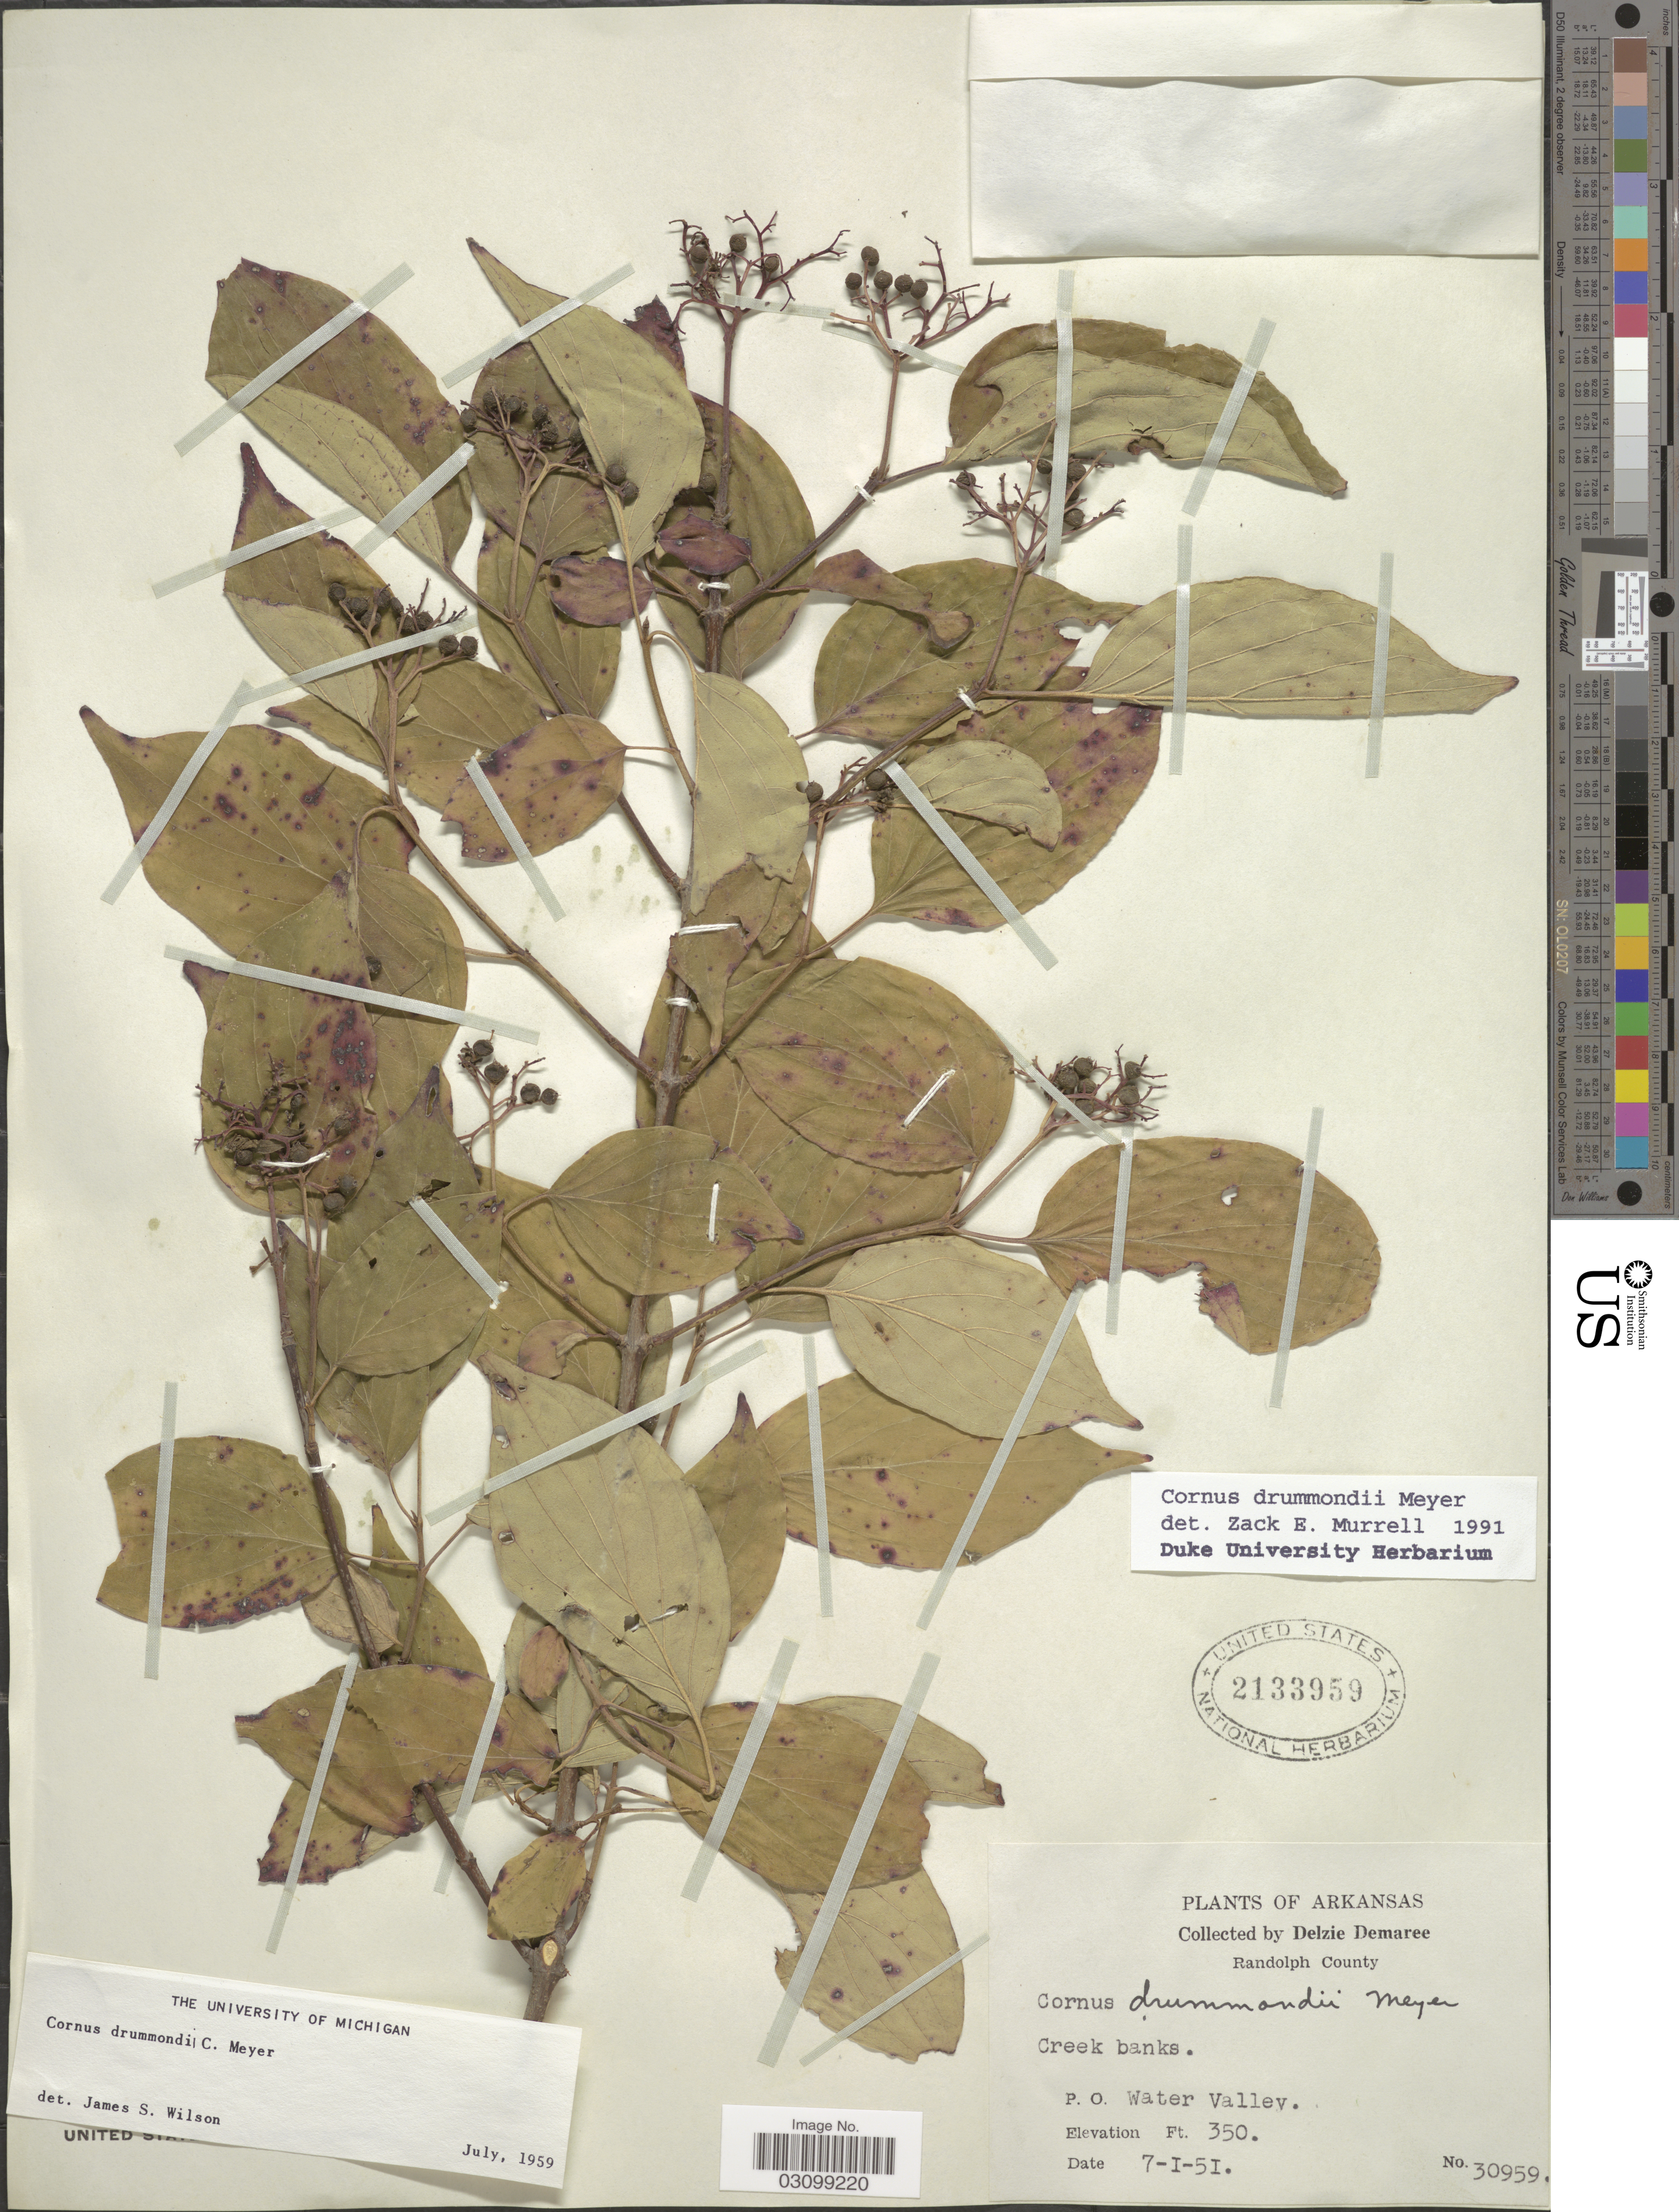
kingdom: Plantae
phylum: Tracheophyta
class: Magnoliopsida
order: Cornales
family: Cornaceae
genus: Cornus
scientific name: Cornus drummondii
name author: C.A. Mey.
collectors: D. Demaree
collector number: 30959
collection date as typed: Transcribed d/m/y: 1/7/51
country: United States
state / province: Arkansas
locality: Randolph County. Creek banks. P.O. Water Valley.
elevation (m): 107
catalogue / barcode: US 2133959